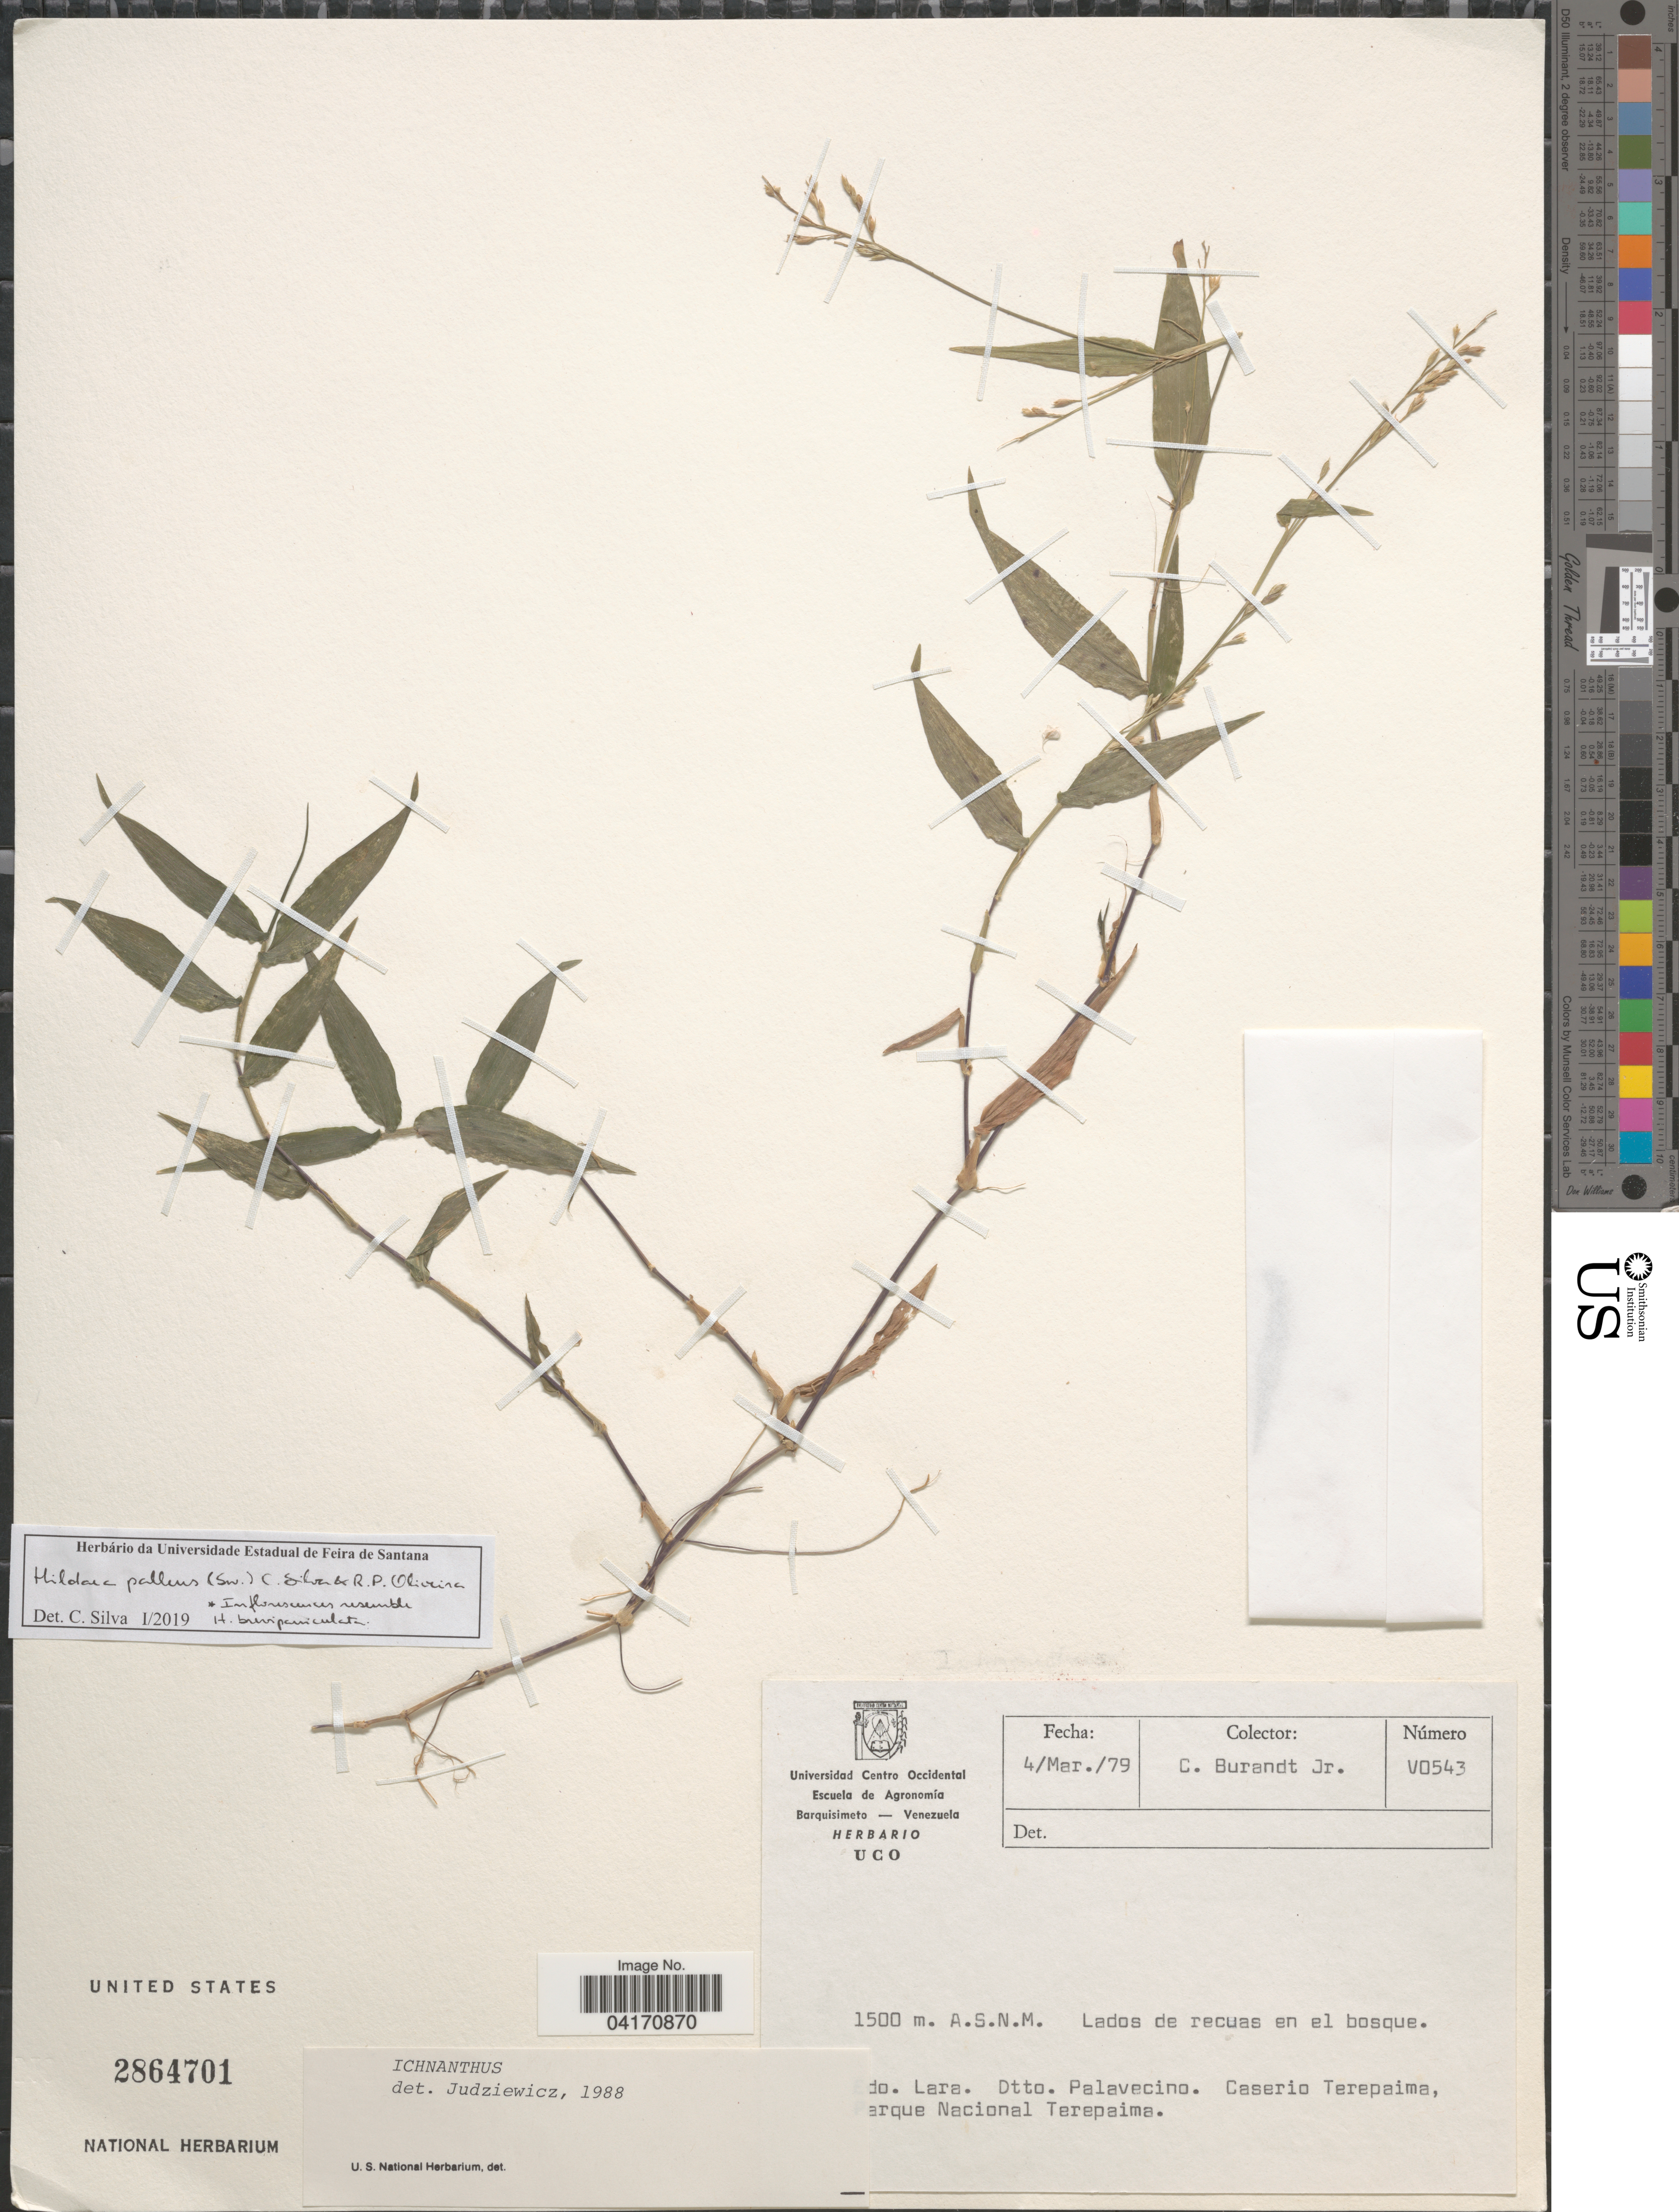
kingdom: Plantae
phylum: Tracheophyta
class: Liliopsida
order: Poales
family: Poaceae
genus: Hildaea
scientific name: Hildaea pallens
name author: (Sw.) C. Silva & R.P. Oliveira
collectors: C. Burandt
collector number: V0543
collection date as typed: Transcribed d/m/y: 4/3/79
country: Venezuela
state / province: Lara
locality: Dtto. Palavecino. Caserio Terepaima, Parque Nacional Terepaima.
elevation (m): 1500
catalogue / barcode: US 2864701